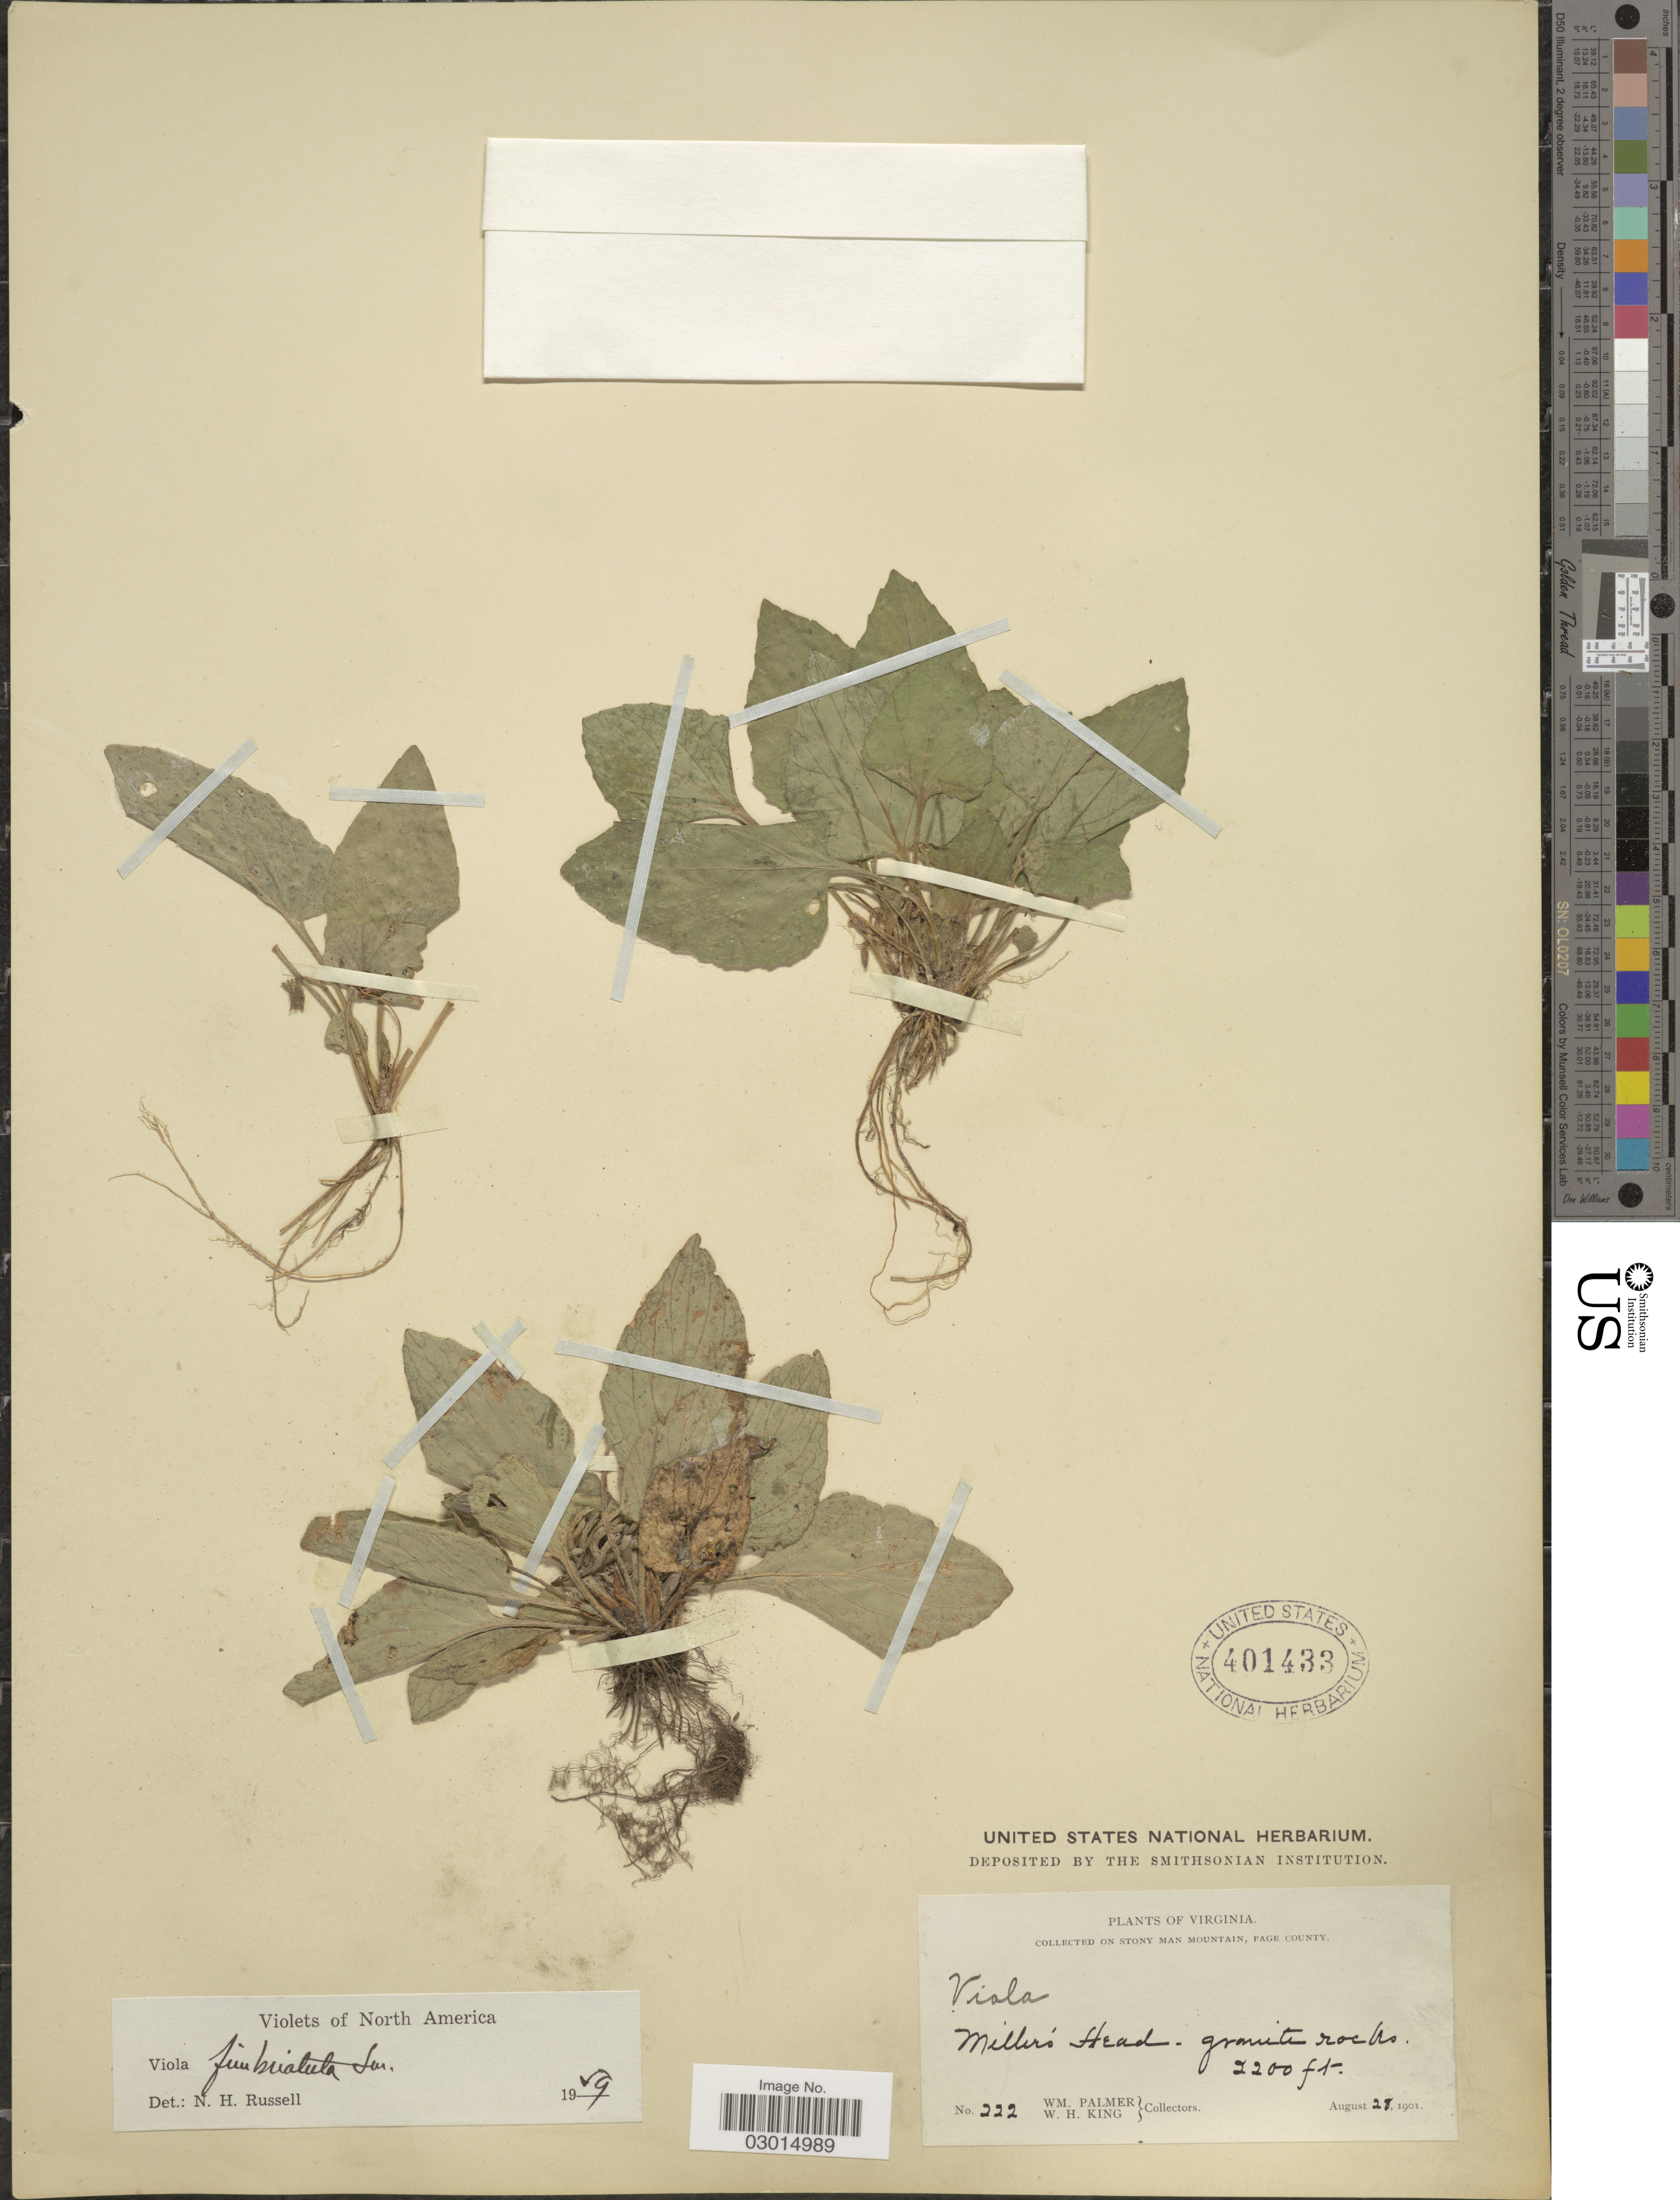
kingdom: Plantae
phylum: Tracheophyta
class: Magnoliopsida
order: Malpighiales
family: Violaceae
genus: Viola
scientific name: Viola fimbriatula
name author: Small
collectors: W. Palmer & W. H. King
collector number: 222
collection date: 1901-08-28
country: United States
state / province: Virginia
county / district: Page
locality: Collected on Stony Man Mountain Miller's Head, granite rocks.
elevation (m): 671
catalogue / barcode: US 401433